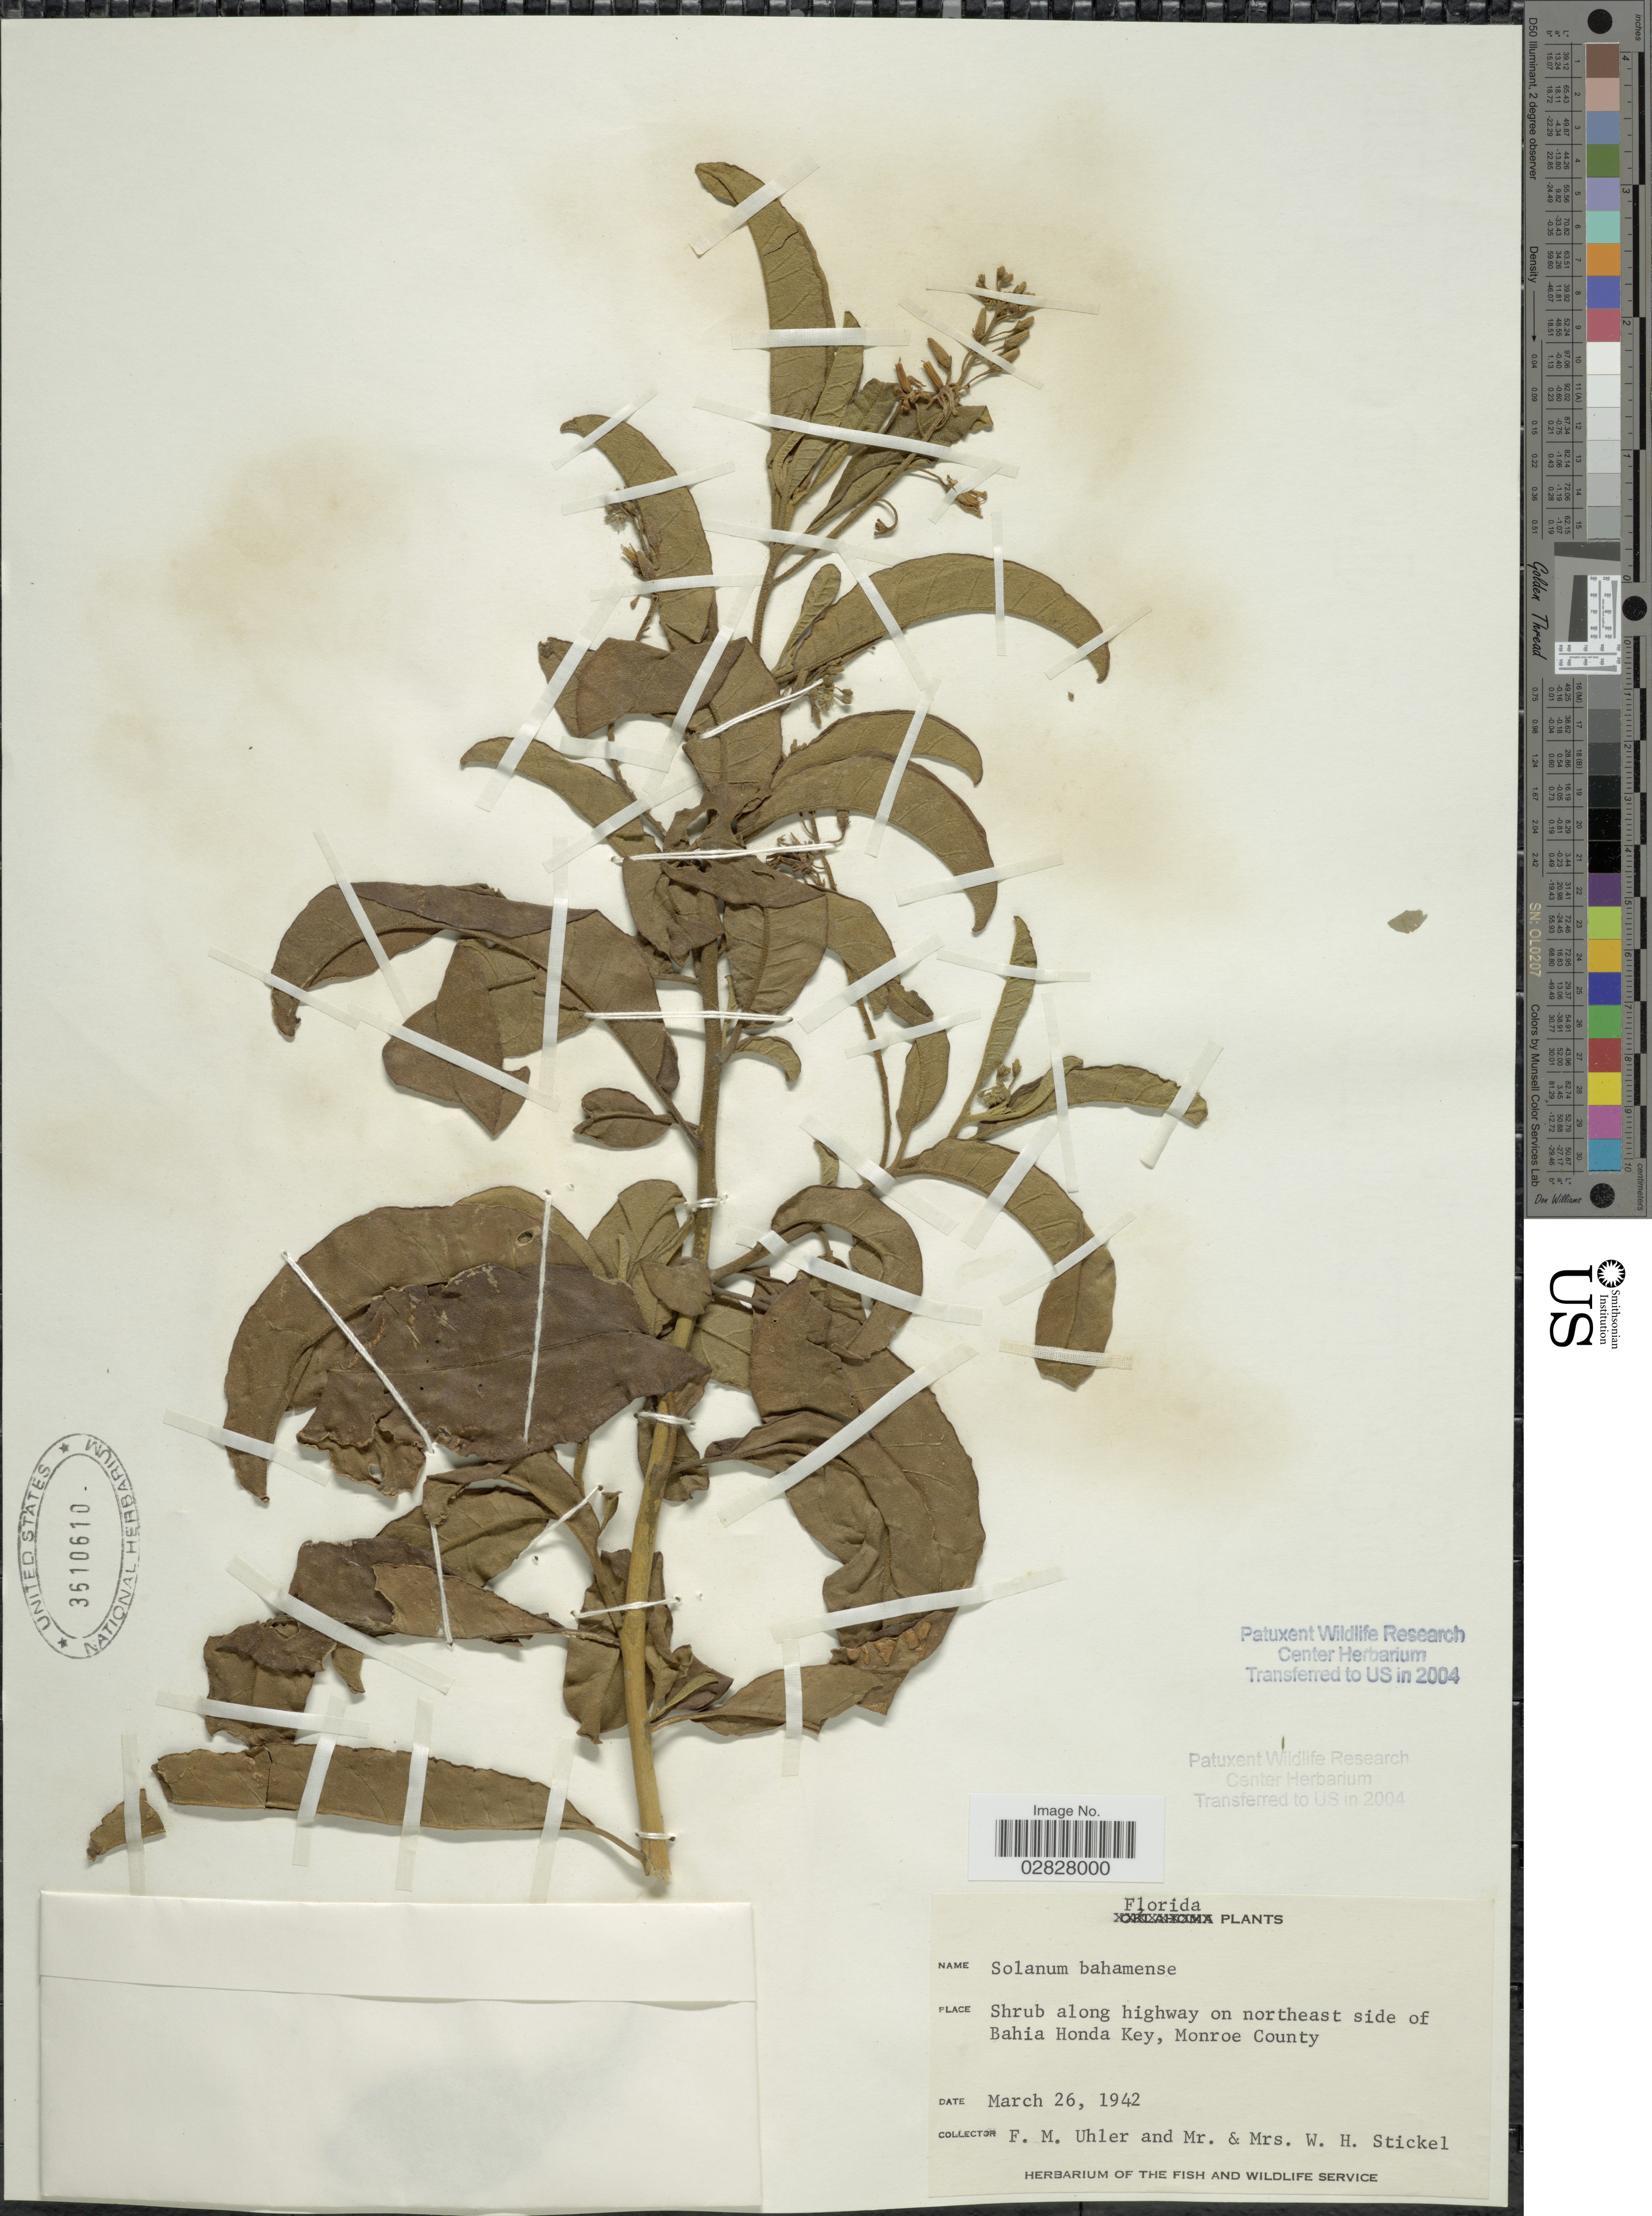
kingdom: Plantae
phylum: Tracheophyta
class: Magnoliopsida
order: Solanales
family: Solanaceae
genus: Solanum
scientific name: Solanum bahamense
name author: L.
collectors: F. M. Uhler, W. Stickel & W. Stickel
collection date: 1942-03-26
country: United States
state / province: Florida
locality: Shrub along highway on northeast side of Bahia Honda Key, Monroe County.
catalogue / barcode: US 3610610